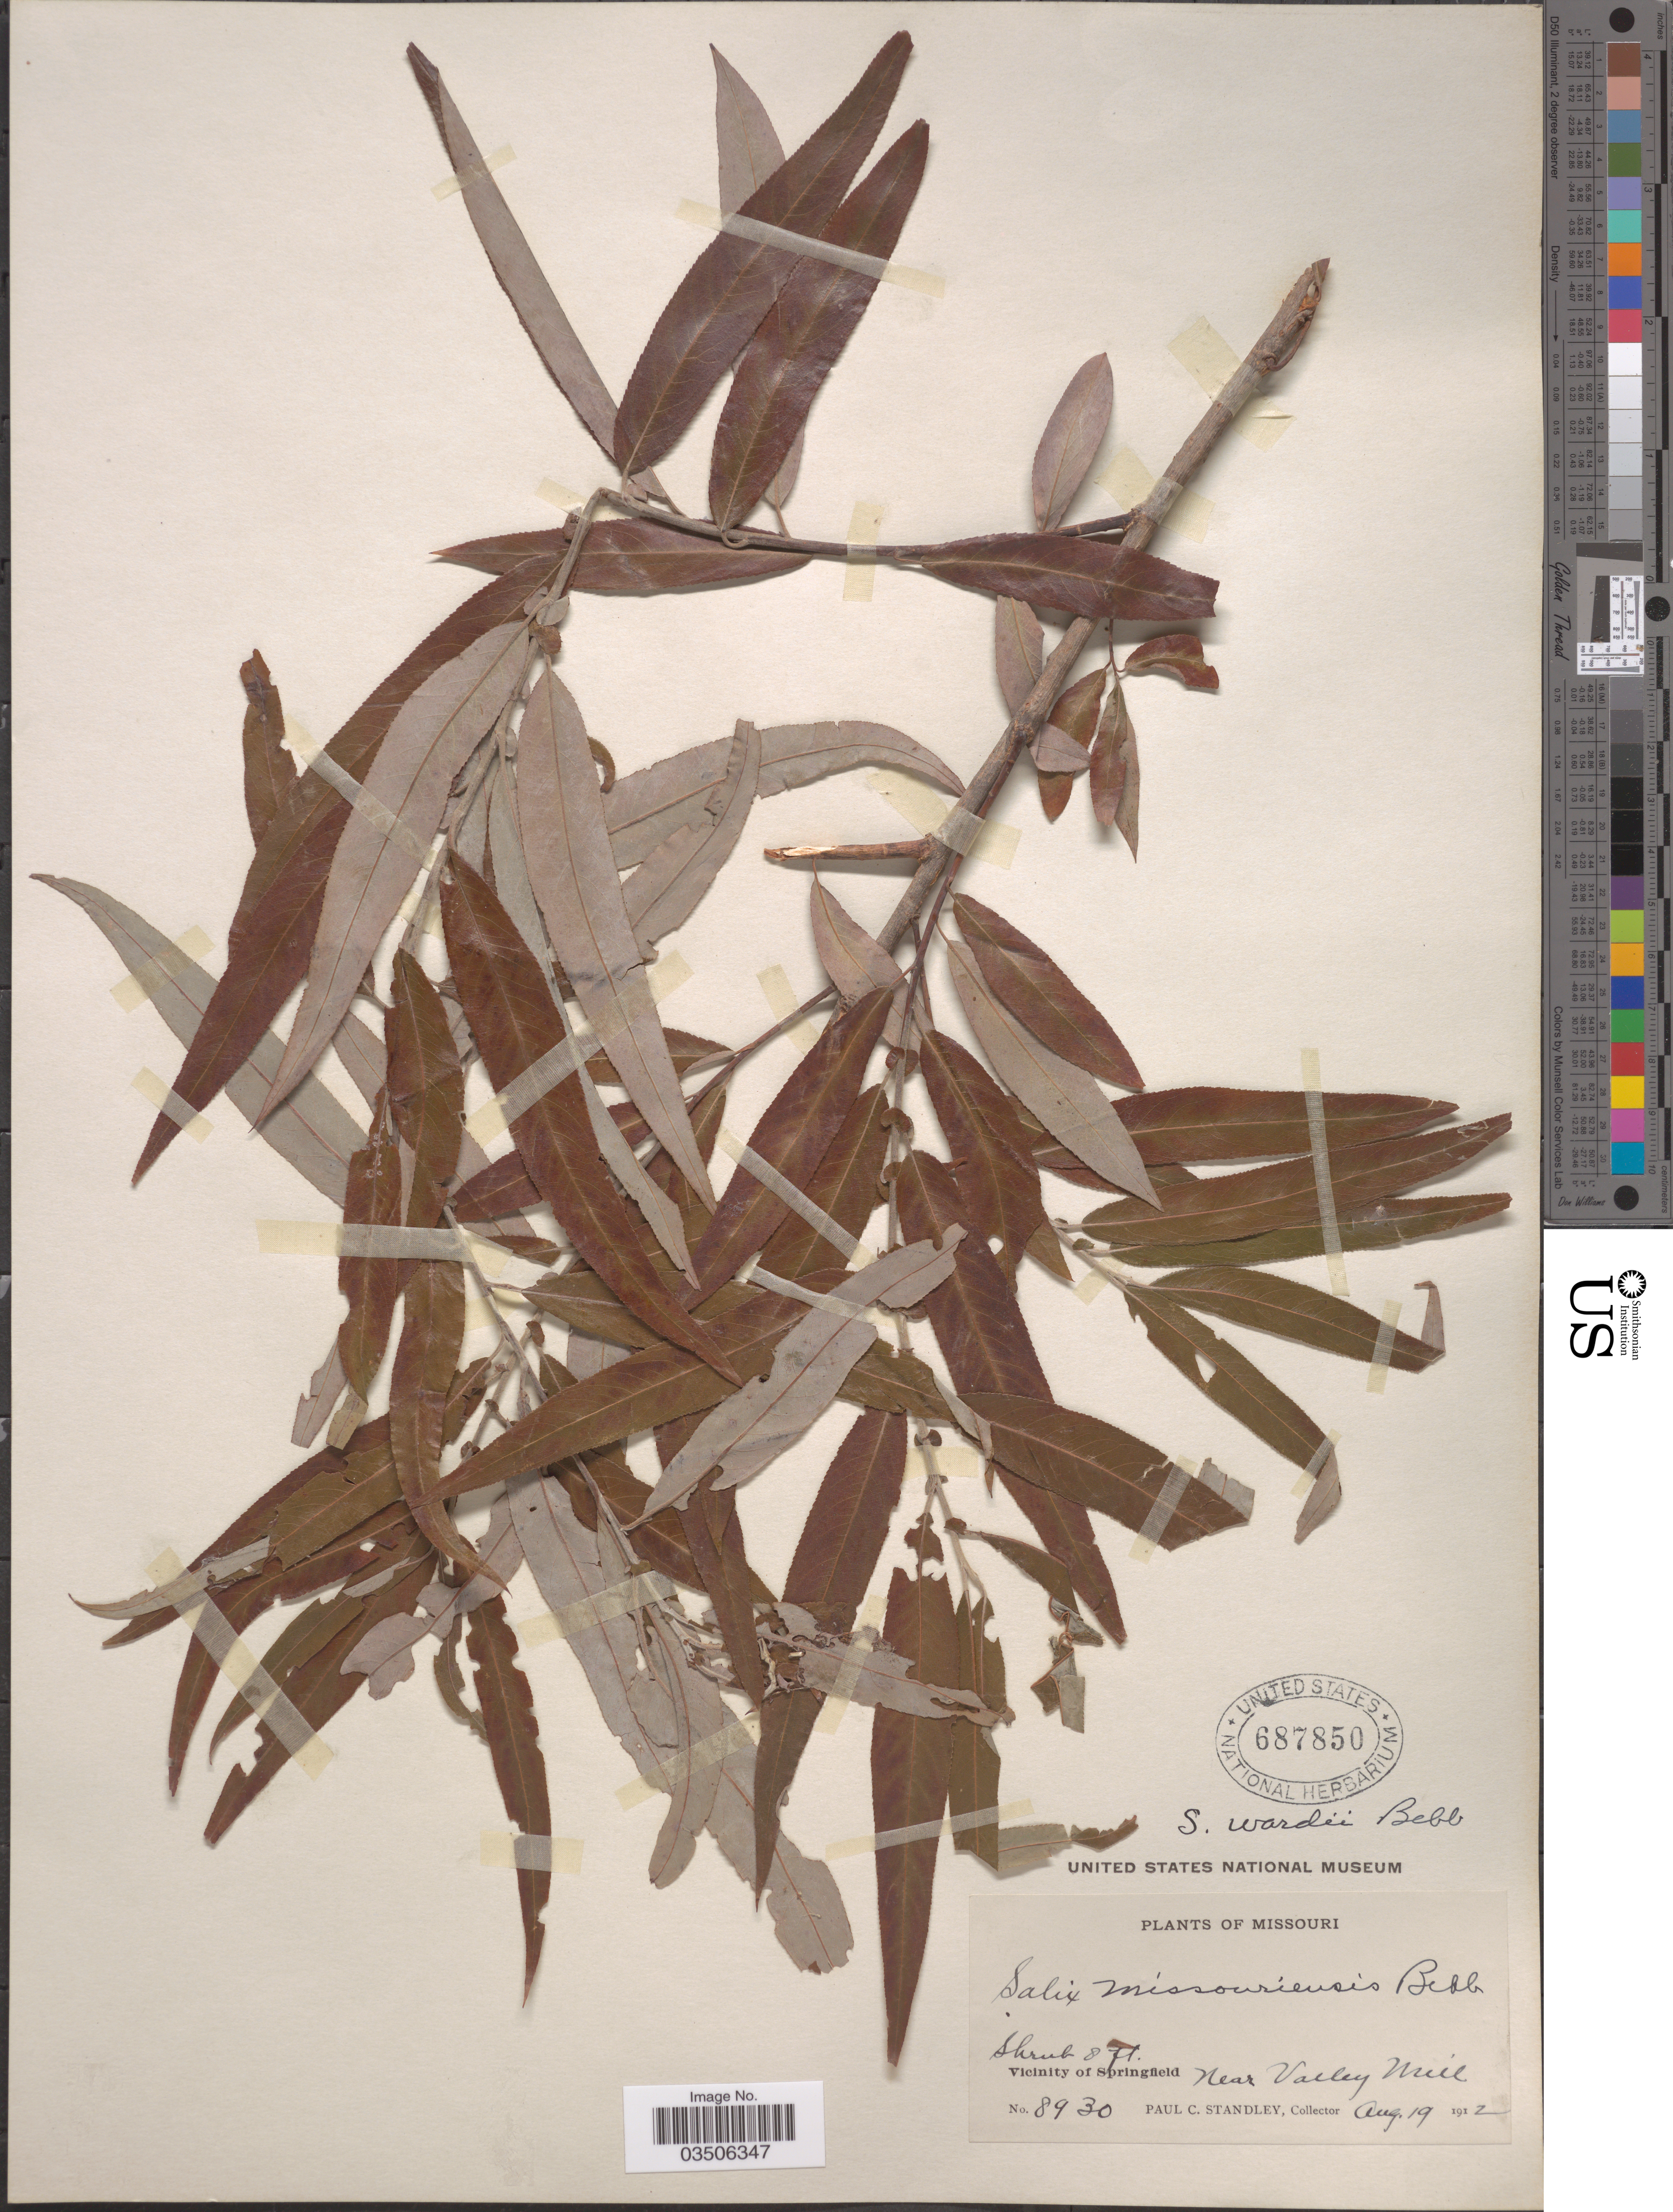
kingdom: Plantae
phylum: Tracheophyta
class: Magnoliopsida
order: Malpighiales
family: Salicaceae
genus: Salix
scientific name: Salix wardii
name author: Bebb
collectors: P. C. Standley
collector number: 8930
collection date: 1912-08-19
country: United States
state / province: Missouri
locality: Vicinity of Springfield. Near Valley Mill.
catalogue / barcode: US 687850